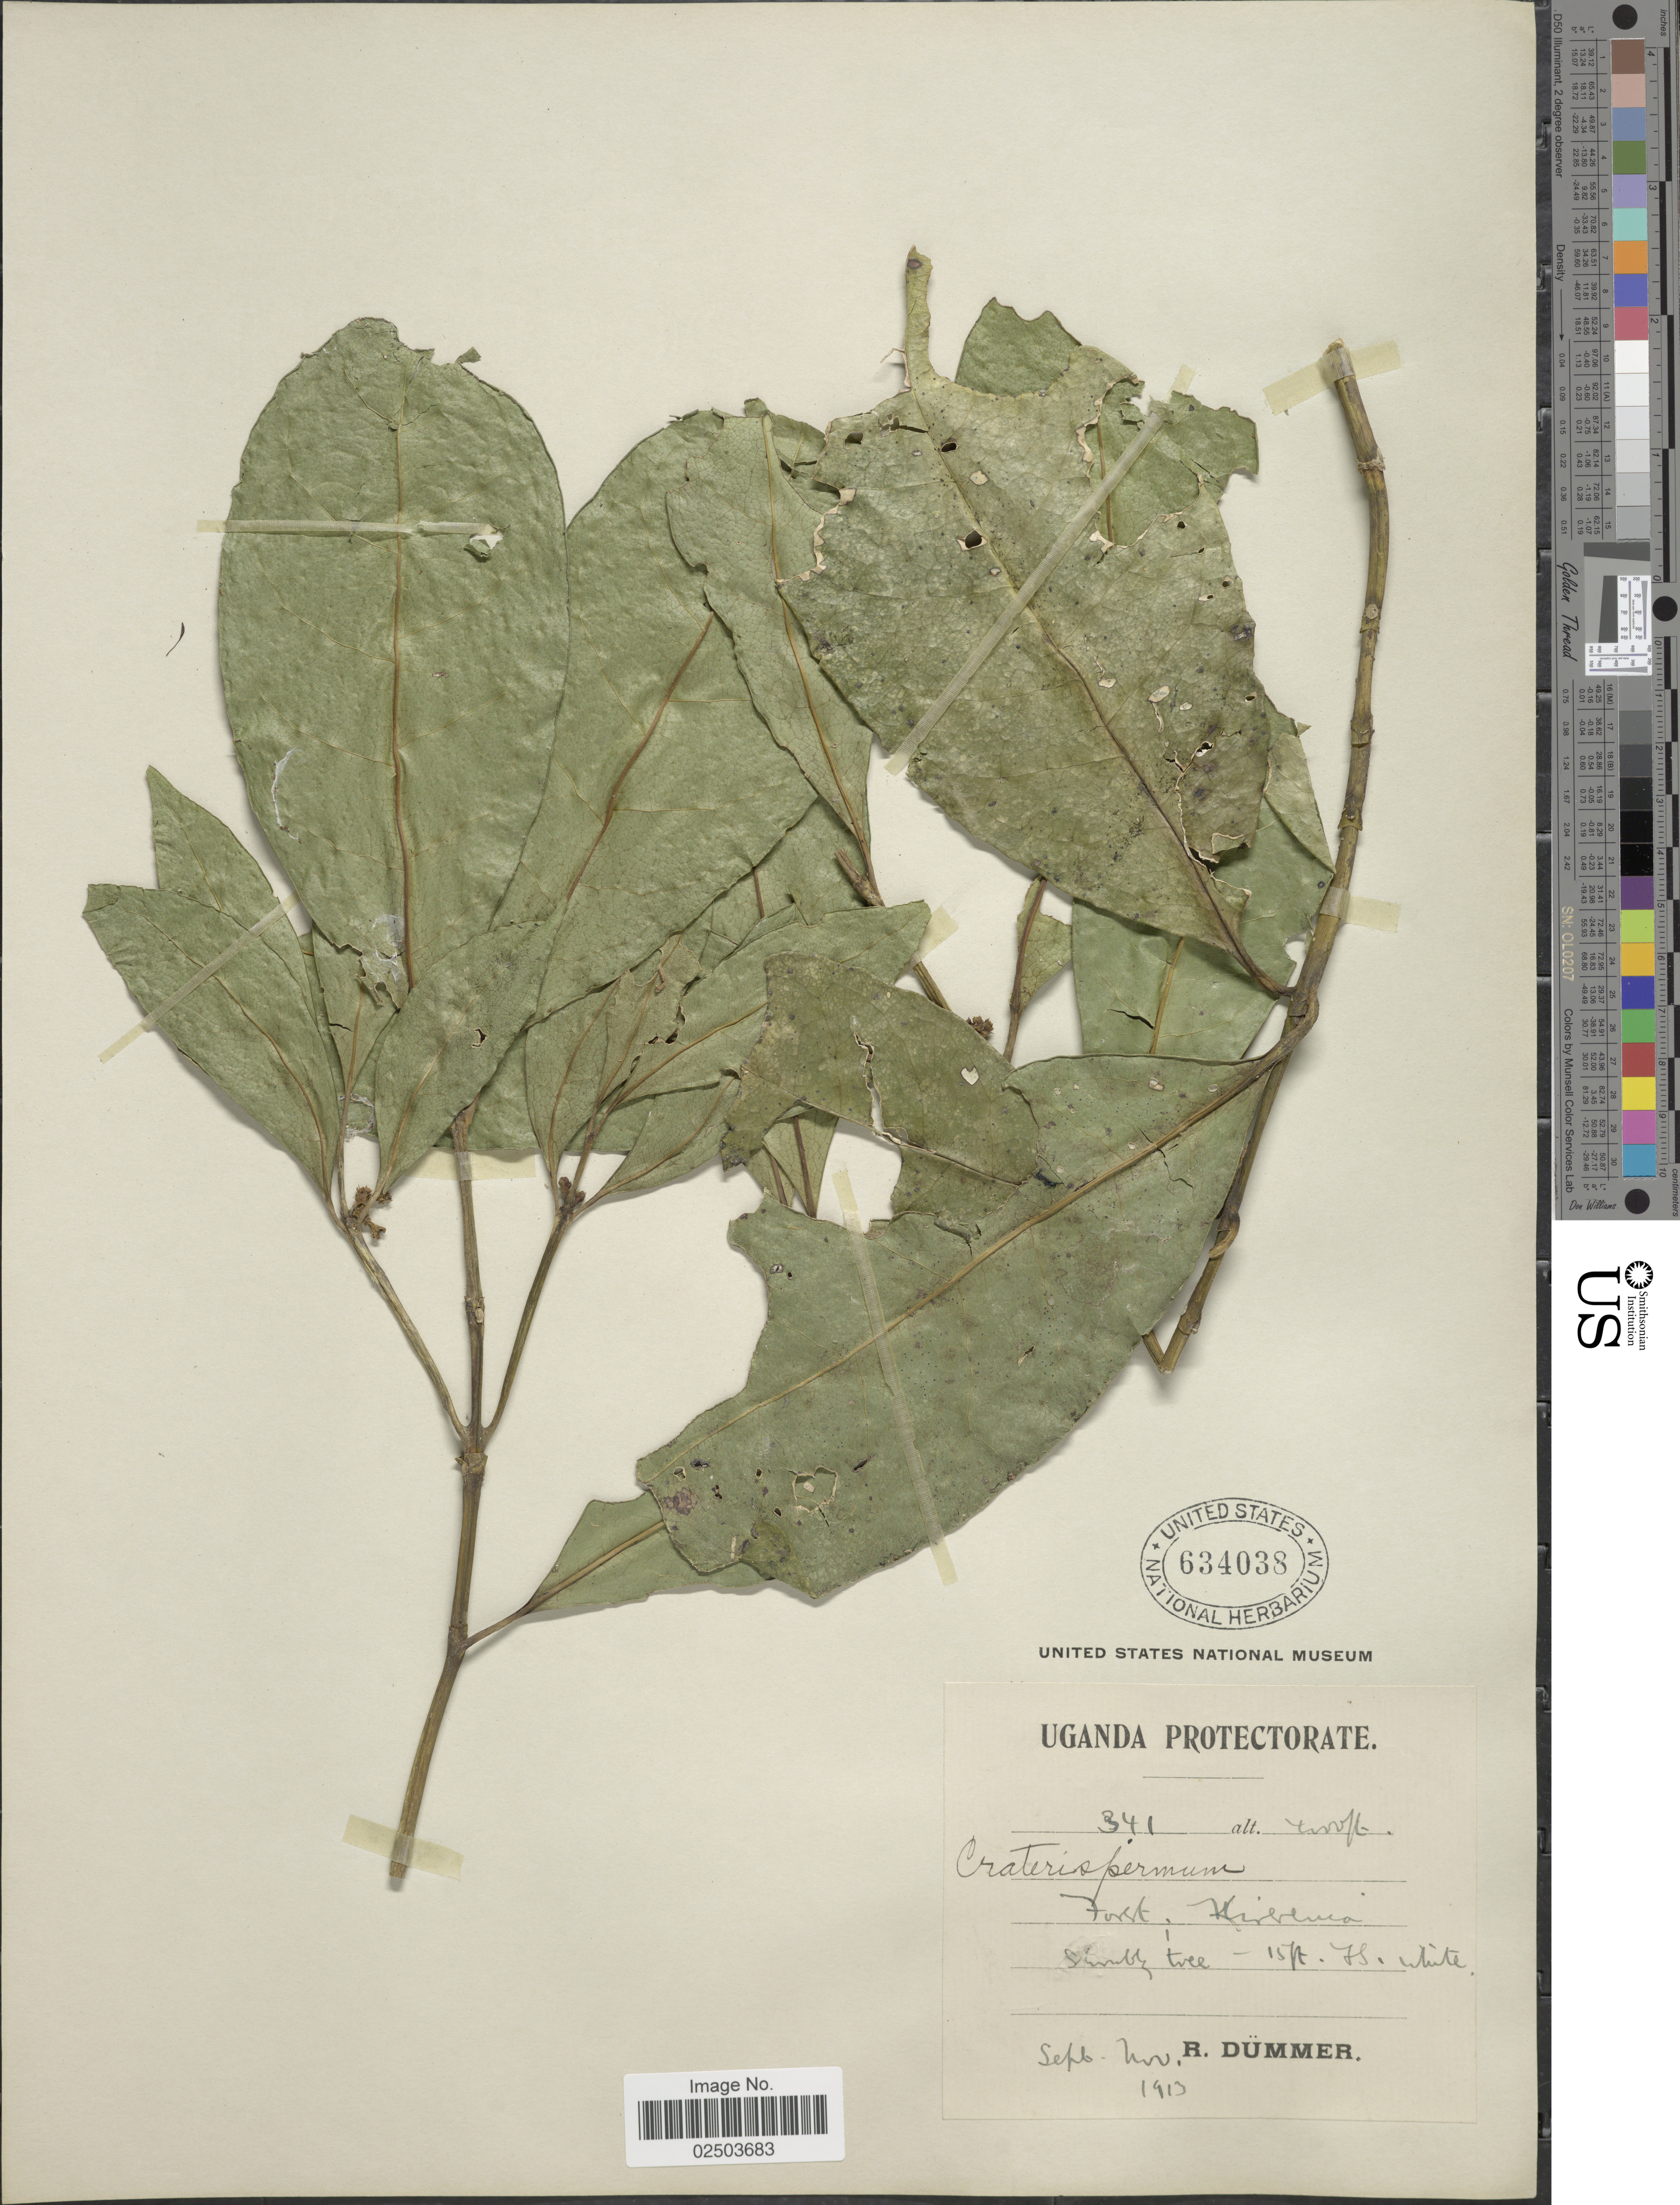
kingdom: Plantae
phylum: Tracheophyta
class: Magnoliopsida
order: Gentianales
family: Rubiaceae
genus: Craterispermum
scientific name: Craterispermum sp.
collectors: R. A. Dümmer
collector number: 341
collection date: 1913-09/1913-11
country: Uganda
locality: Uganda Protectorate. Forest; Kirerema.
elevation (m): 1219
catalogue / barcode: US 634038